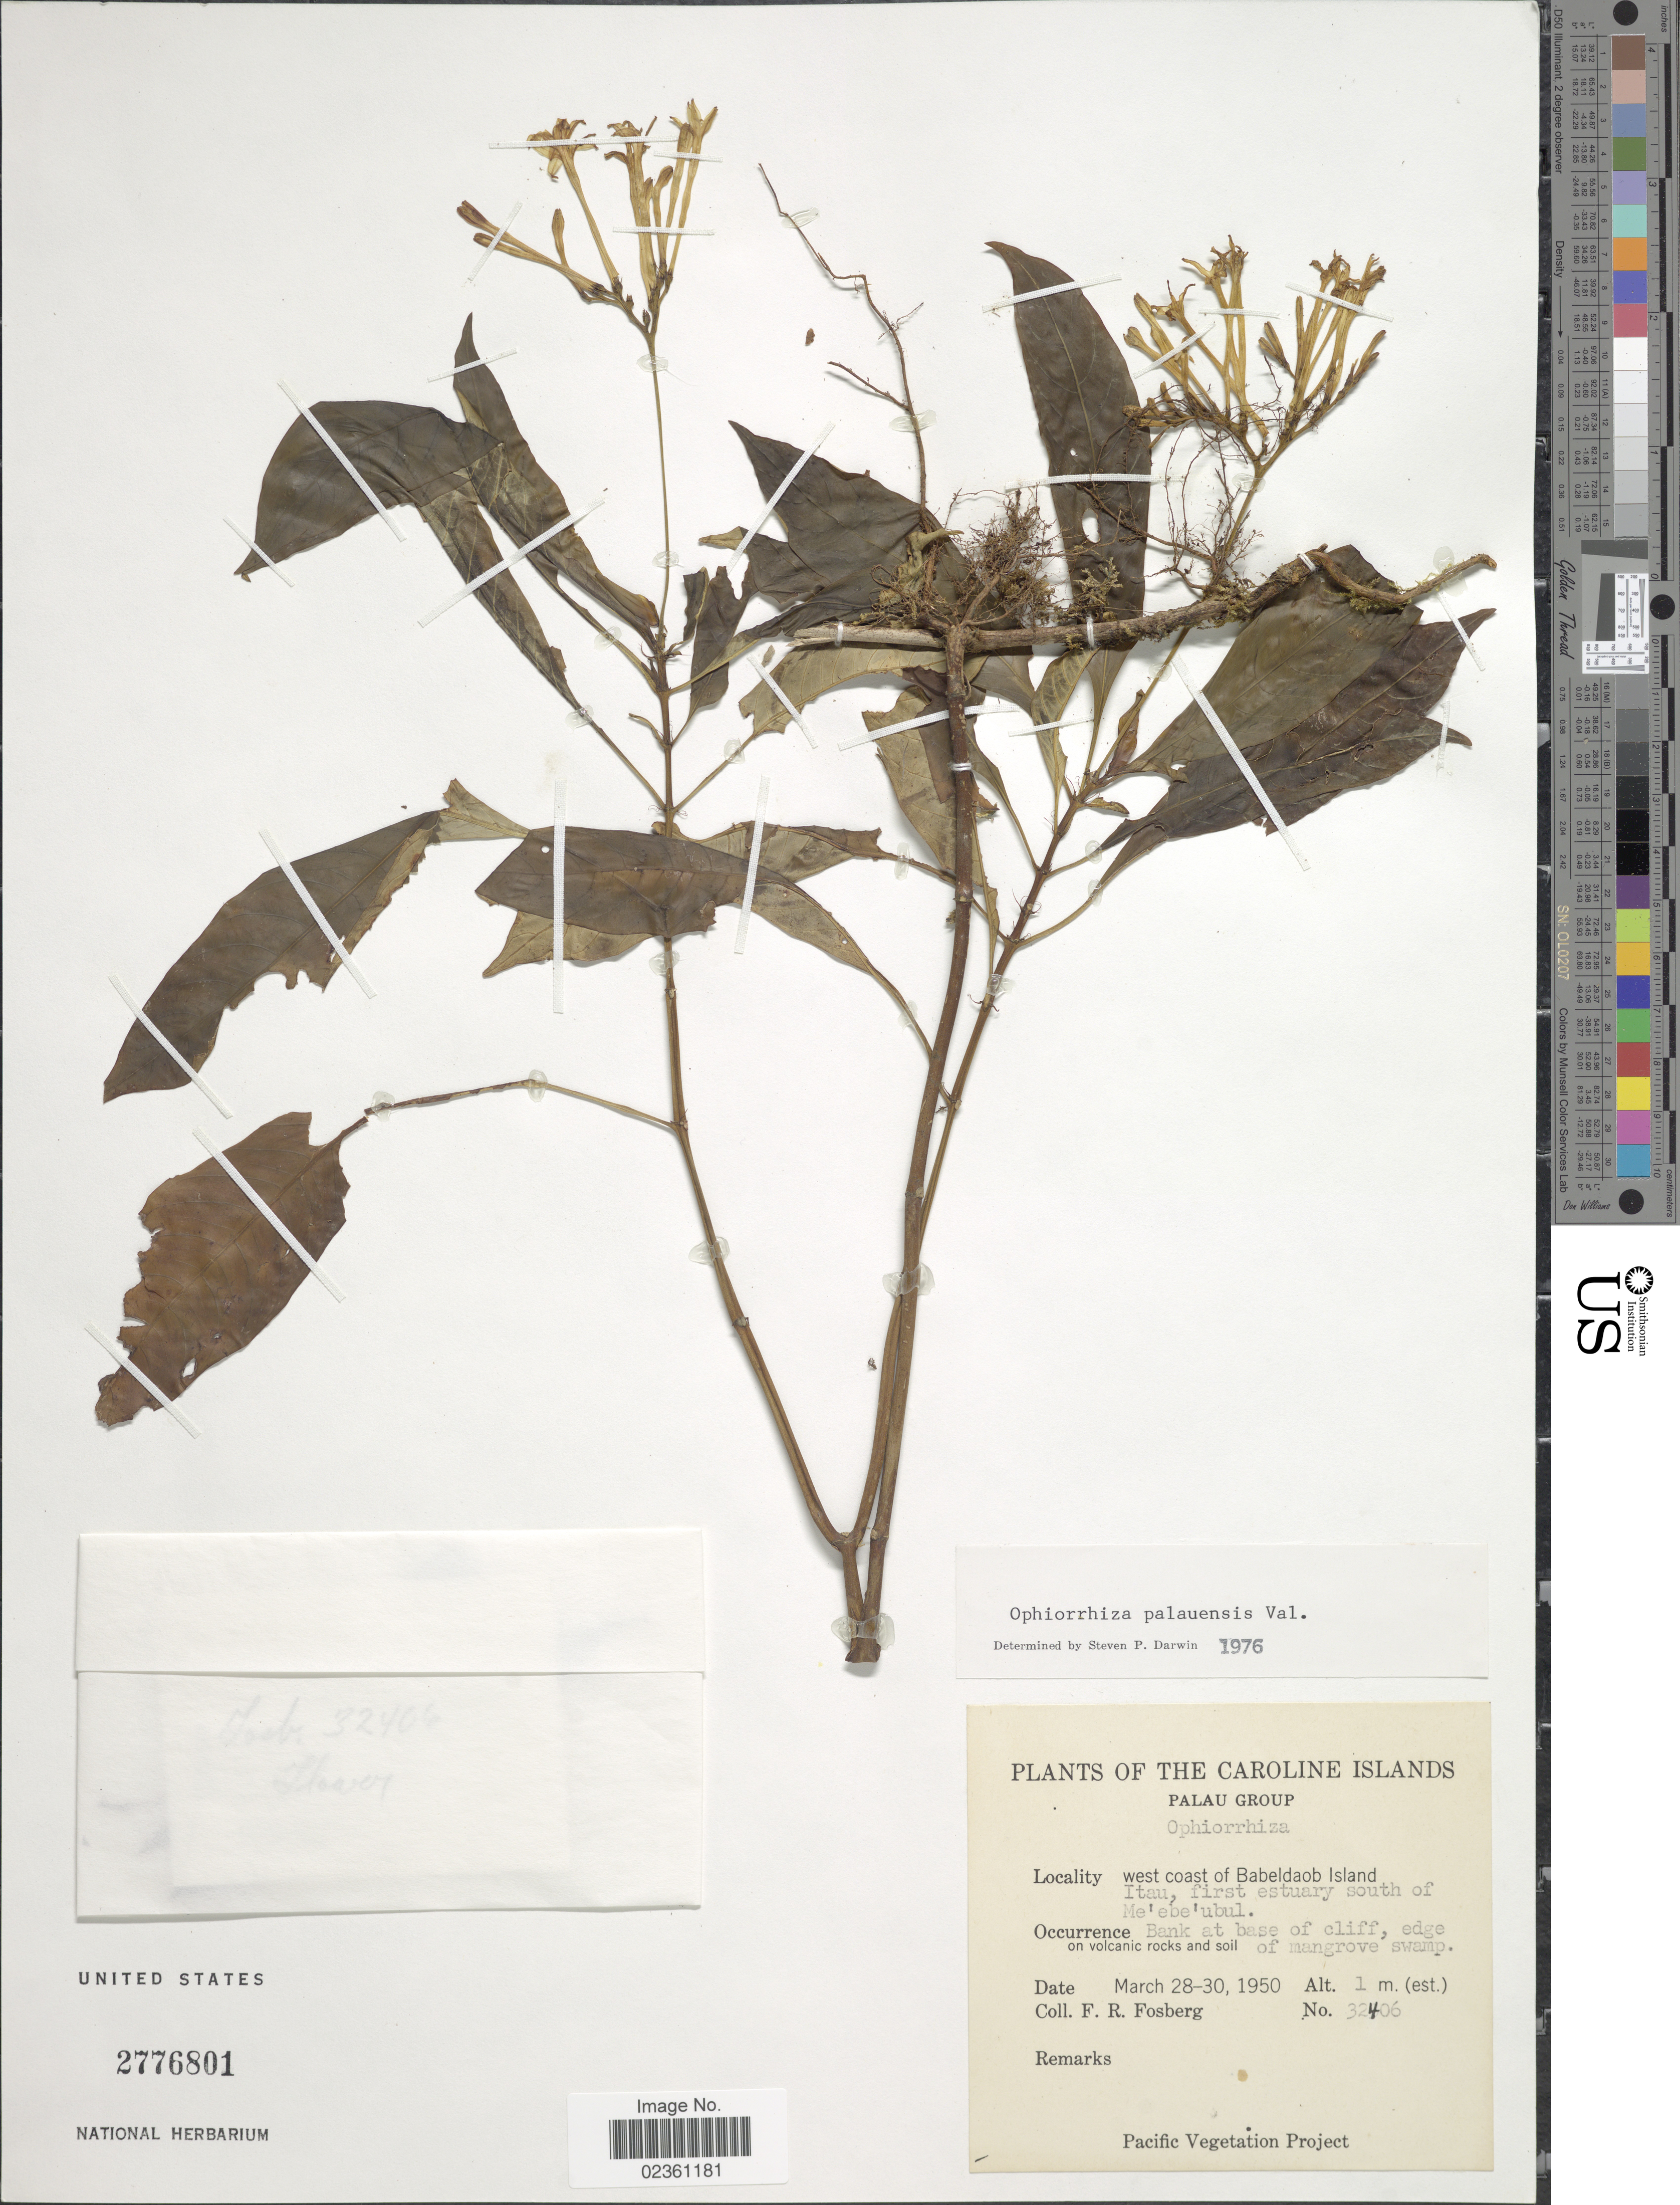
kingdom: Plantae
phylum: Tracheophyta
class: Magnoliopsida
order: Gentianales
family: Rubiaceae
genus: Ophiorrhiza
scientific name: Ophiorrhiza palauensis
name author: Valeton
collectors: F. R. Fosberg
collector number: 32406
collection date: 1950-03-28/1950-03-30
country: Palau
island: Babeldaob [Babelthuap]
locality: The Caroline Islands, Palau Group, west coast of Babeldaob Island Itau, first estuary south of Me'ebe'ubul, bank at base of cliff, edge of mangrove swamp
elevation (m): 1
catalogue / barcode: US 2776801